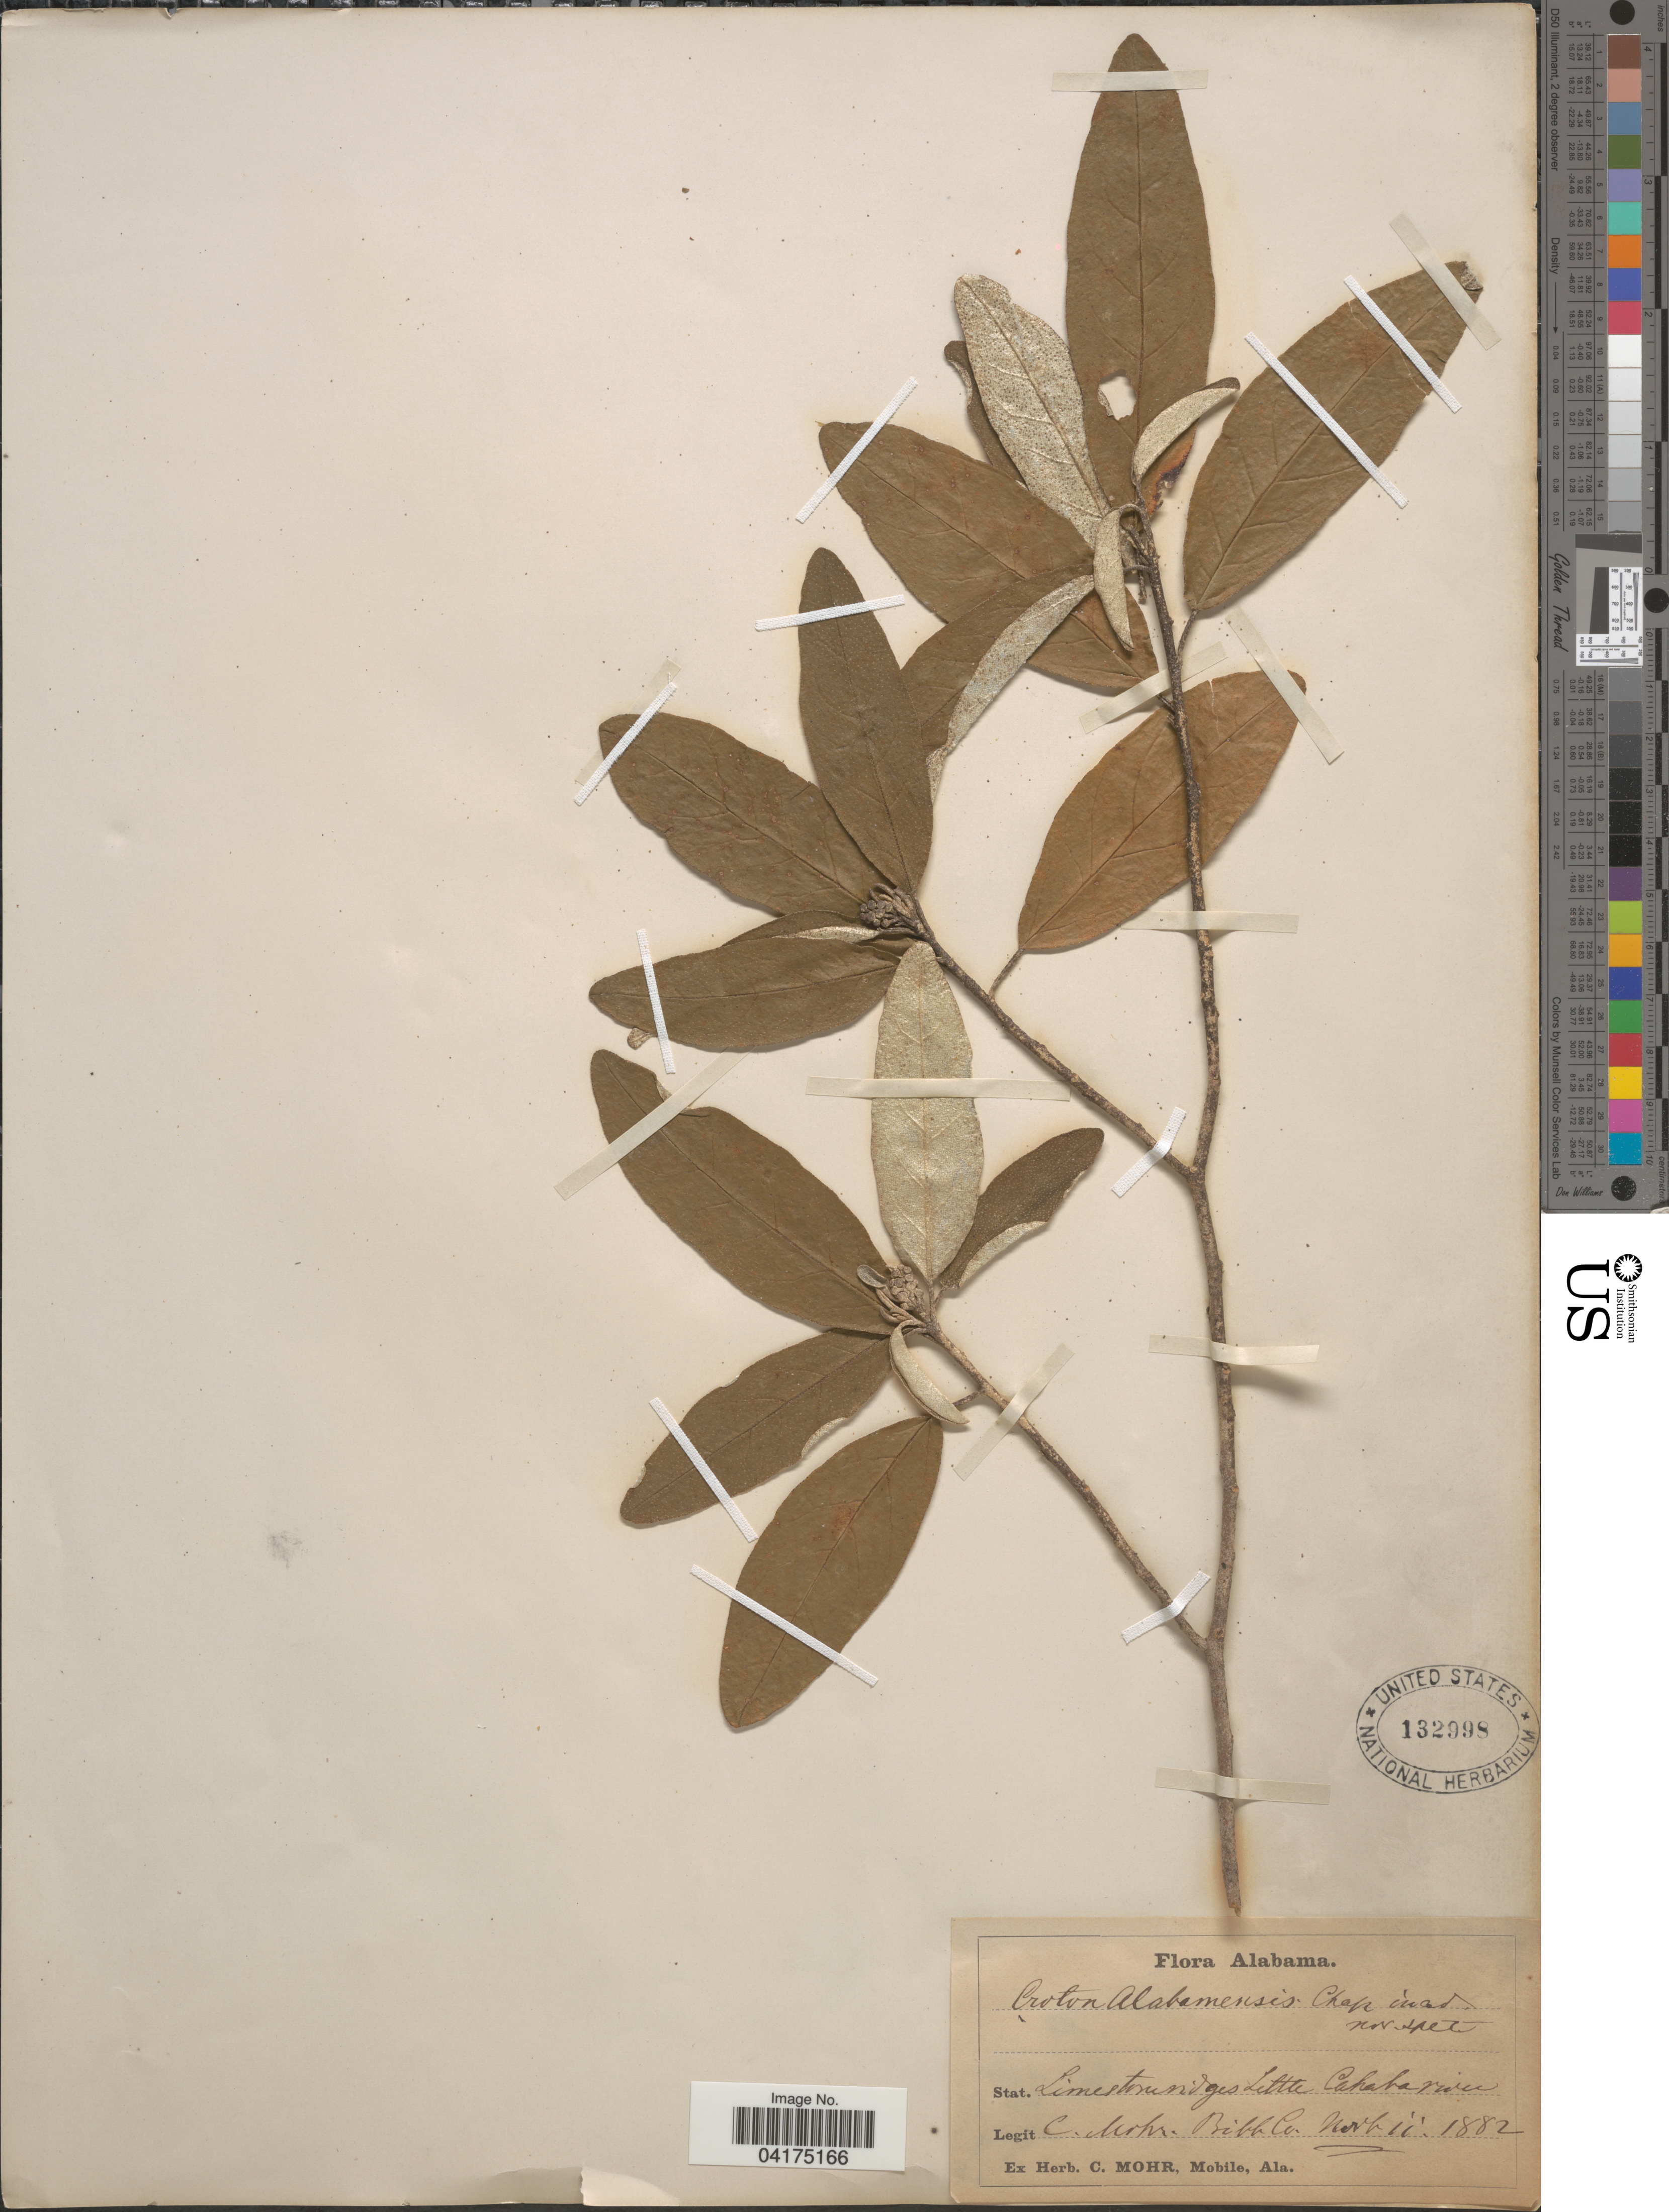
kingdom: Plantae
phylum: Tracheophyta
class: Magnoliopsida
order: Malpighiales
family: Euphorbiaceae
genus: Croton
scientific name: Croton alabamensis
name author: E.A. Sm. ex Chapm.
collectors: C. T. Mohr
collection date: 1882-11-11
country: United States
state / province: Alabama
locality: Stat. Limestone ridges Little Cahaba river. Bibb Co.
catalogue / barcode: US 132998